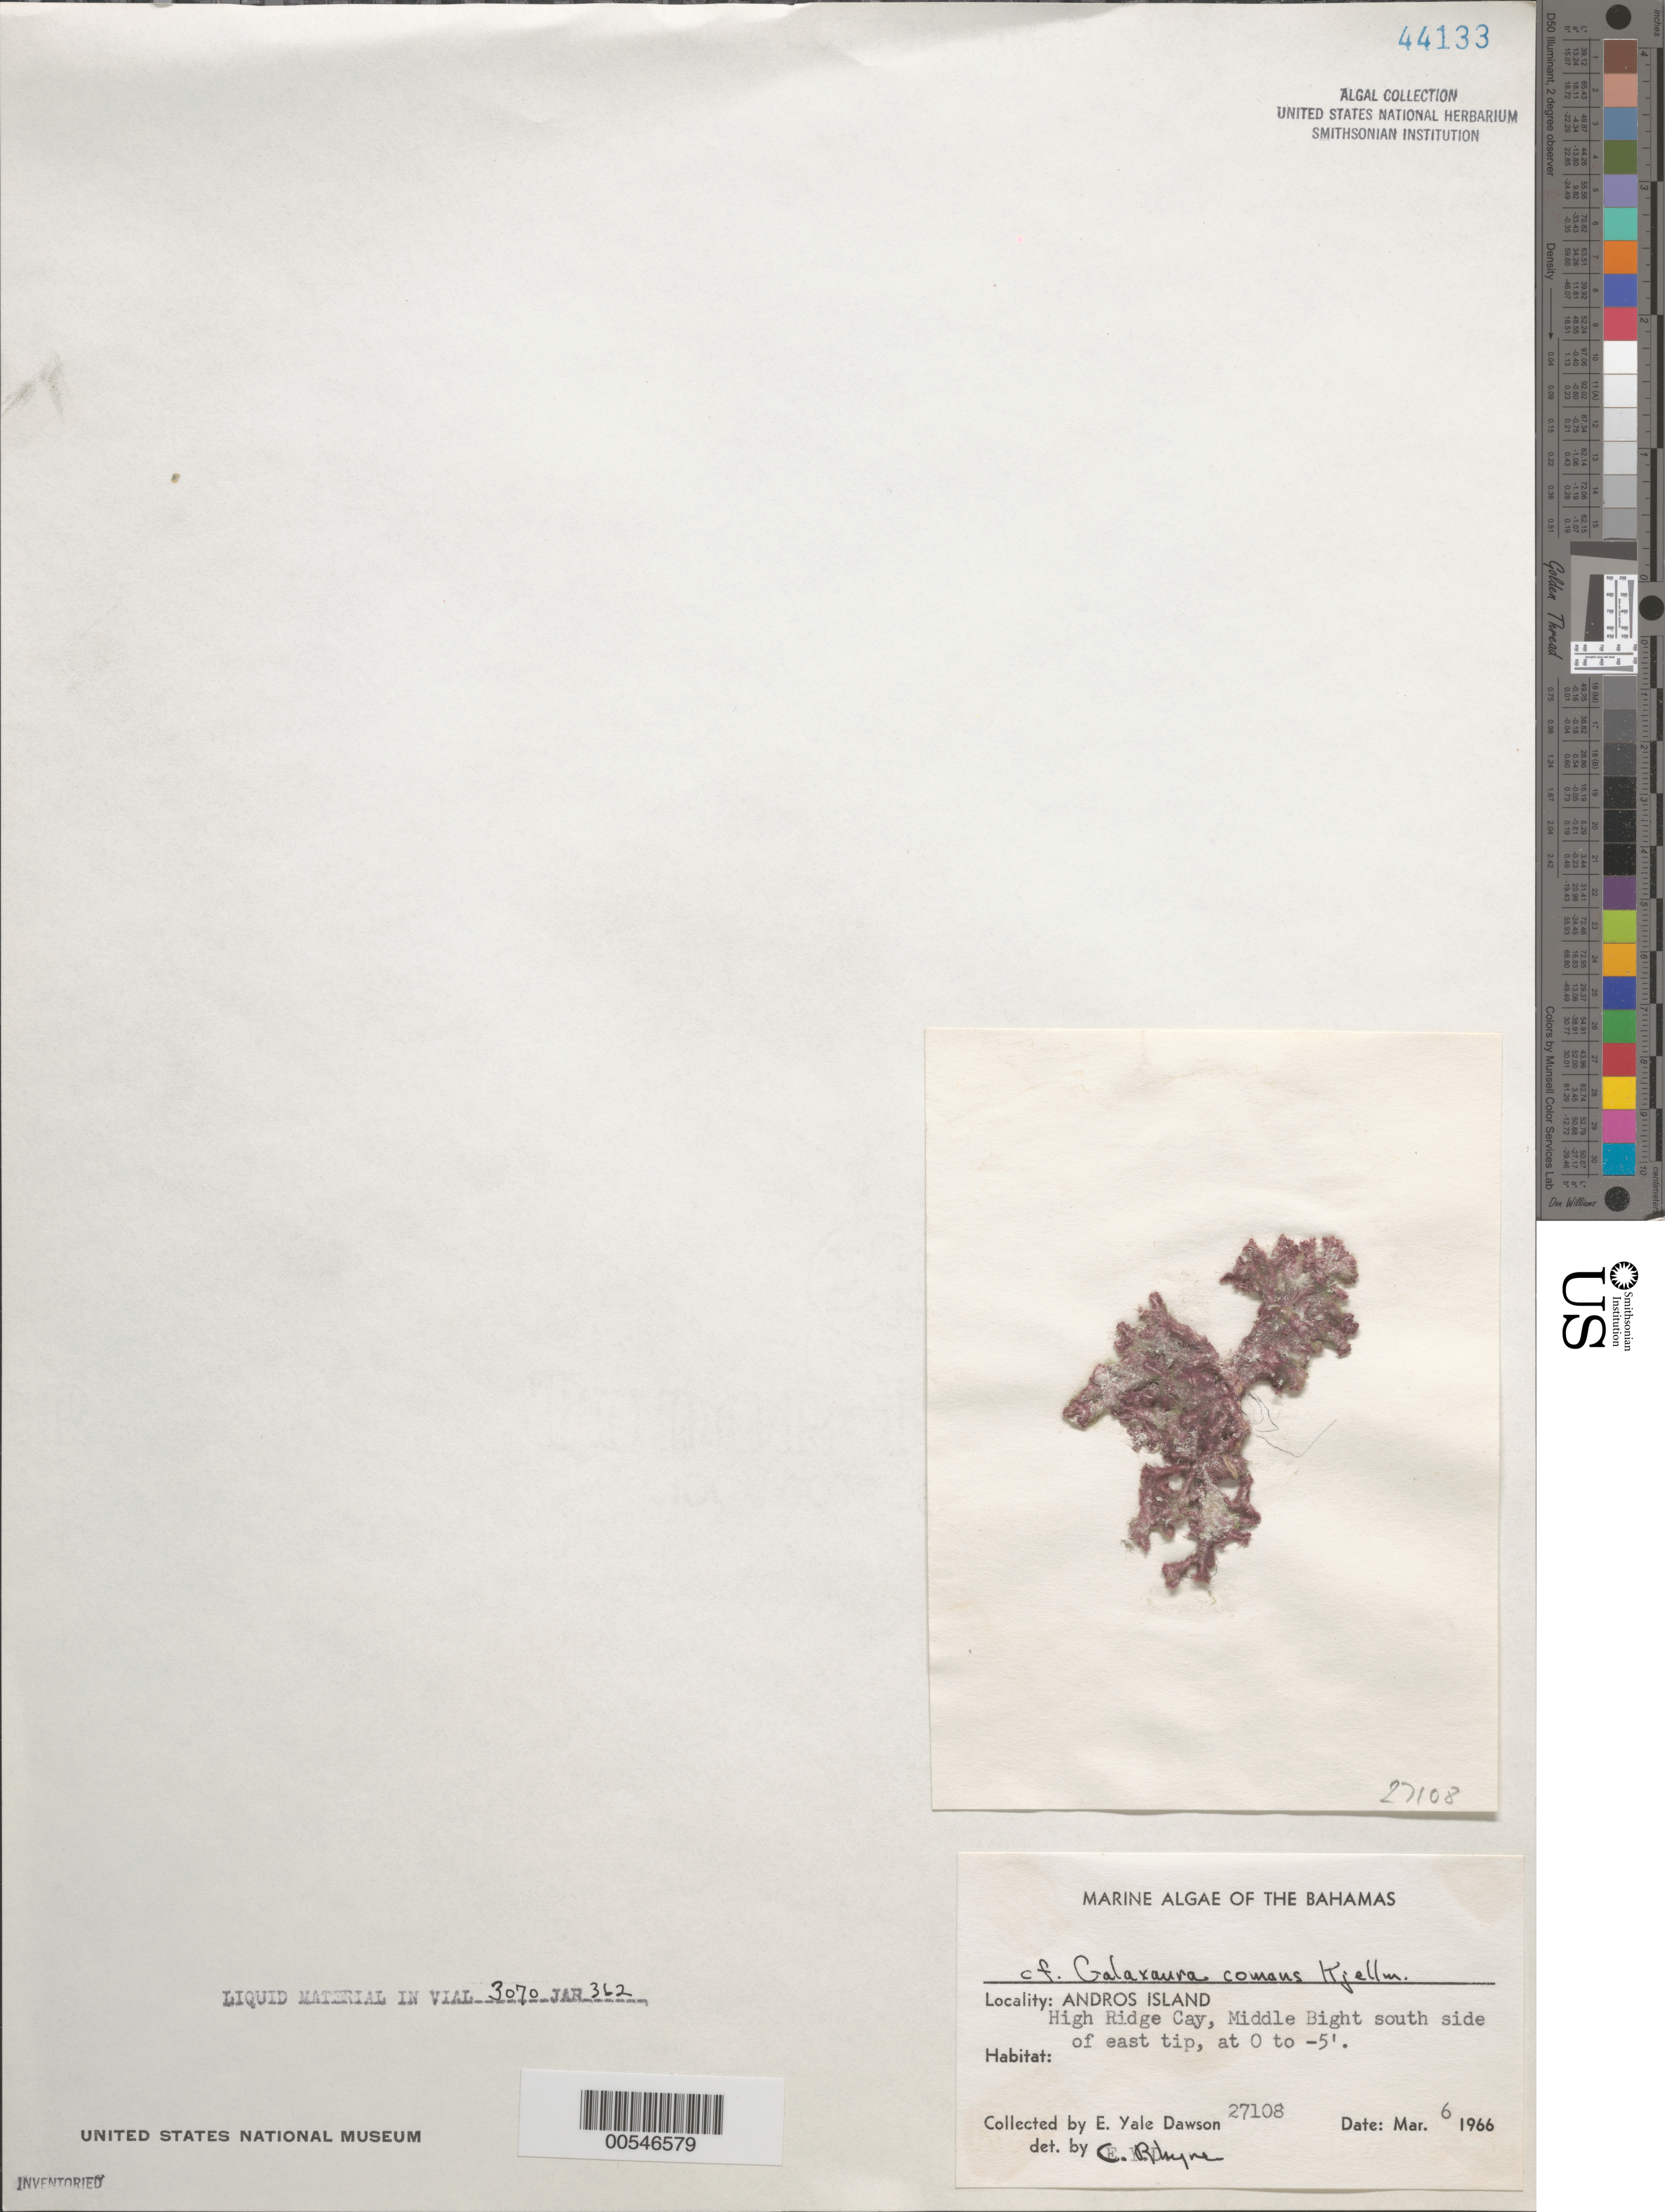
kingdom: Plantae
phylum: Rhodophyta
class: Florideophyceae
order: Nemaliales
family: Galaxauraceae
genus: Galaxaura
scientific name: Galaxaura rugosa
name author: (Ellis & Sol.) J.V.Lamouroux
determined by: Algae name updating Project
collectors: E. Y. Dawson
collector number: EYD 27108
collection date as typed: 06 Mar 1966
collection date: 1966-03-06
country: Bahamas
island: High Ridge Cay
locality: Middle Bight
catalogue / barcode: US 44133